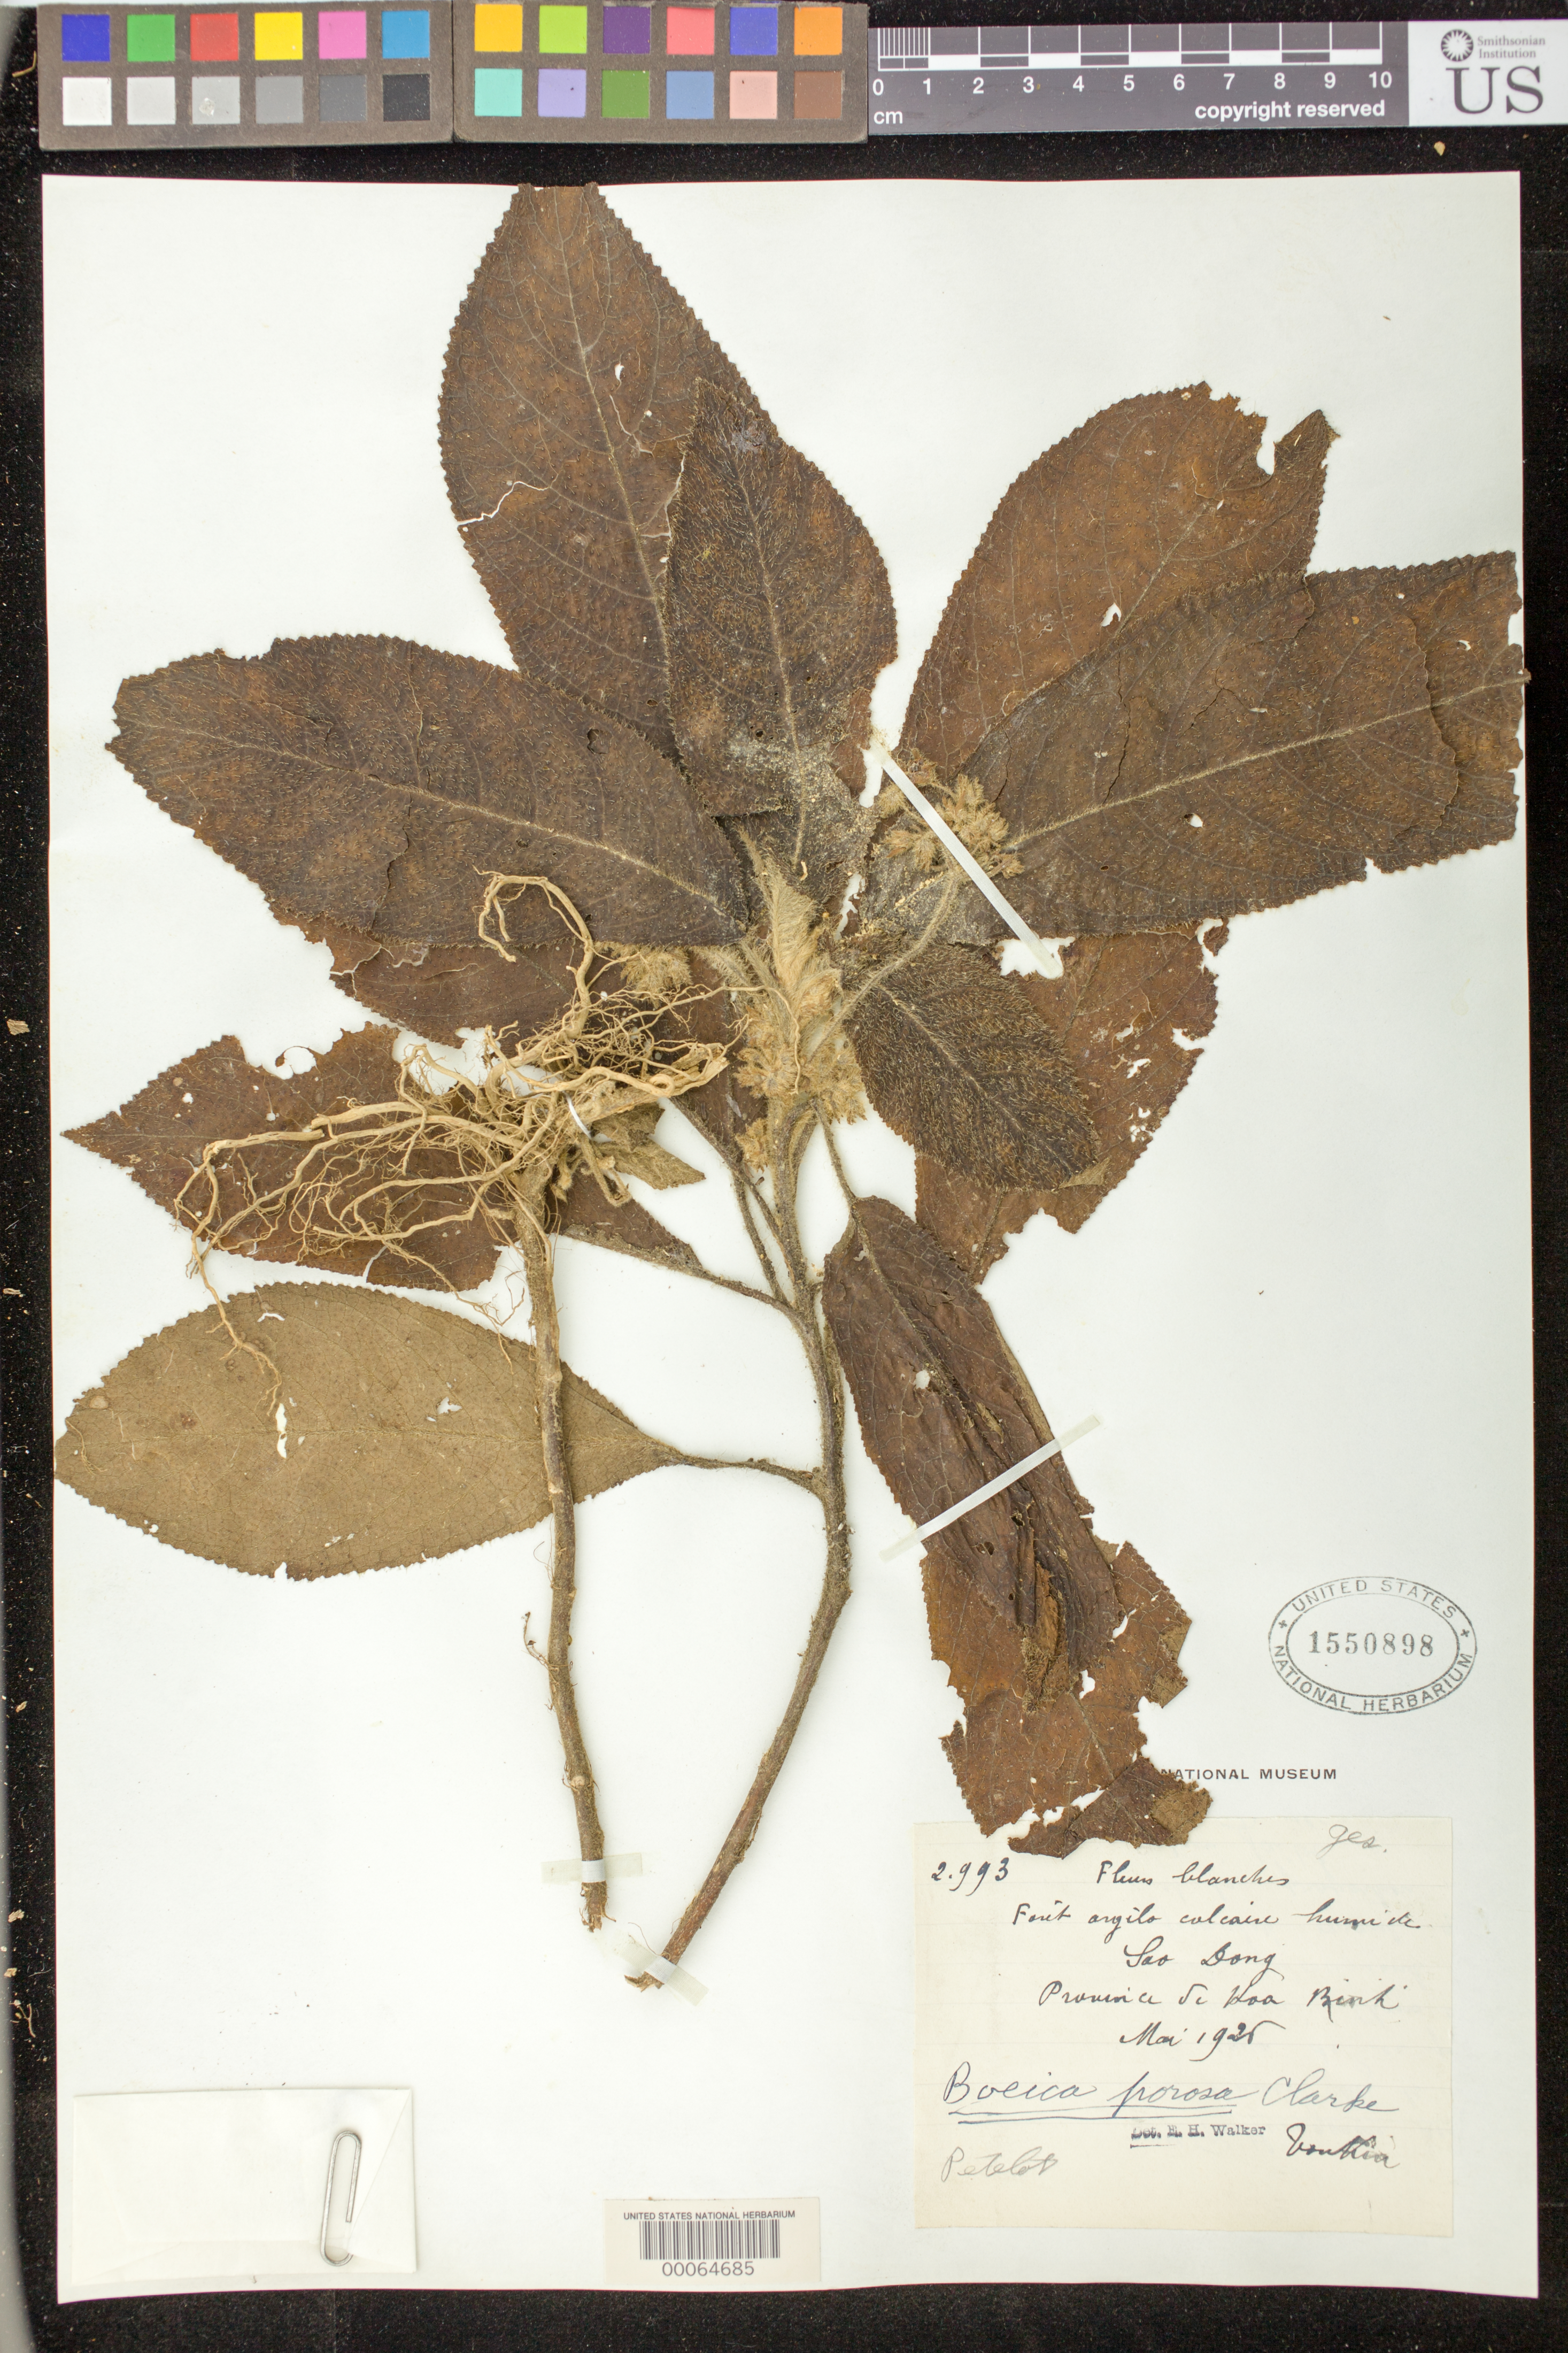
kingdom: Plantae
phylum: Tracheophyta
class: Magnoliopsida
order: Lamiales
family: Gesneriaceae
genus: Boeica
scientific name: Boeica porosa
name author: C.B. Clarke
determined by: Walker, E. H.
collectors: A. Petelot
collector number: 2993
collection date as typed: May 1925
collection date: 1925-05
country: Vietnam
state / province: Laos/Vietnam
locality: [Laos/Vietnam:] Sao Dong, Tonkin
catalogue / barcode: US 1550898